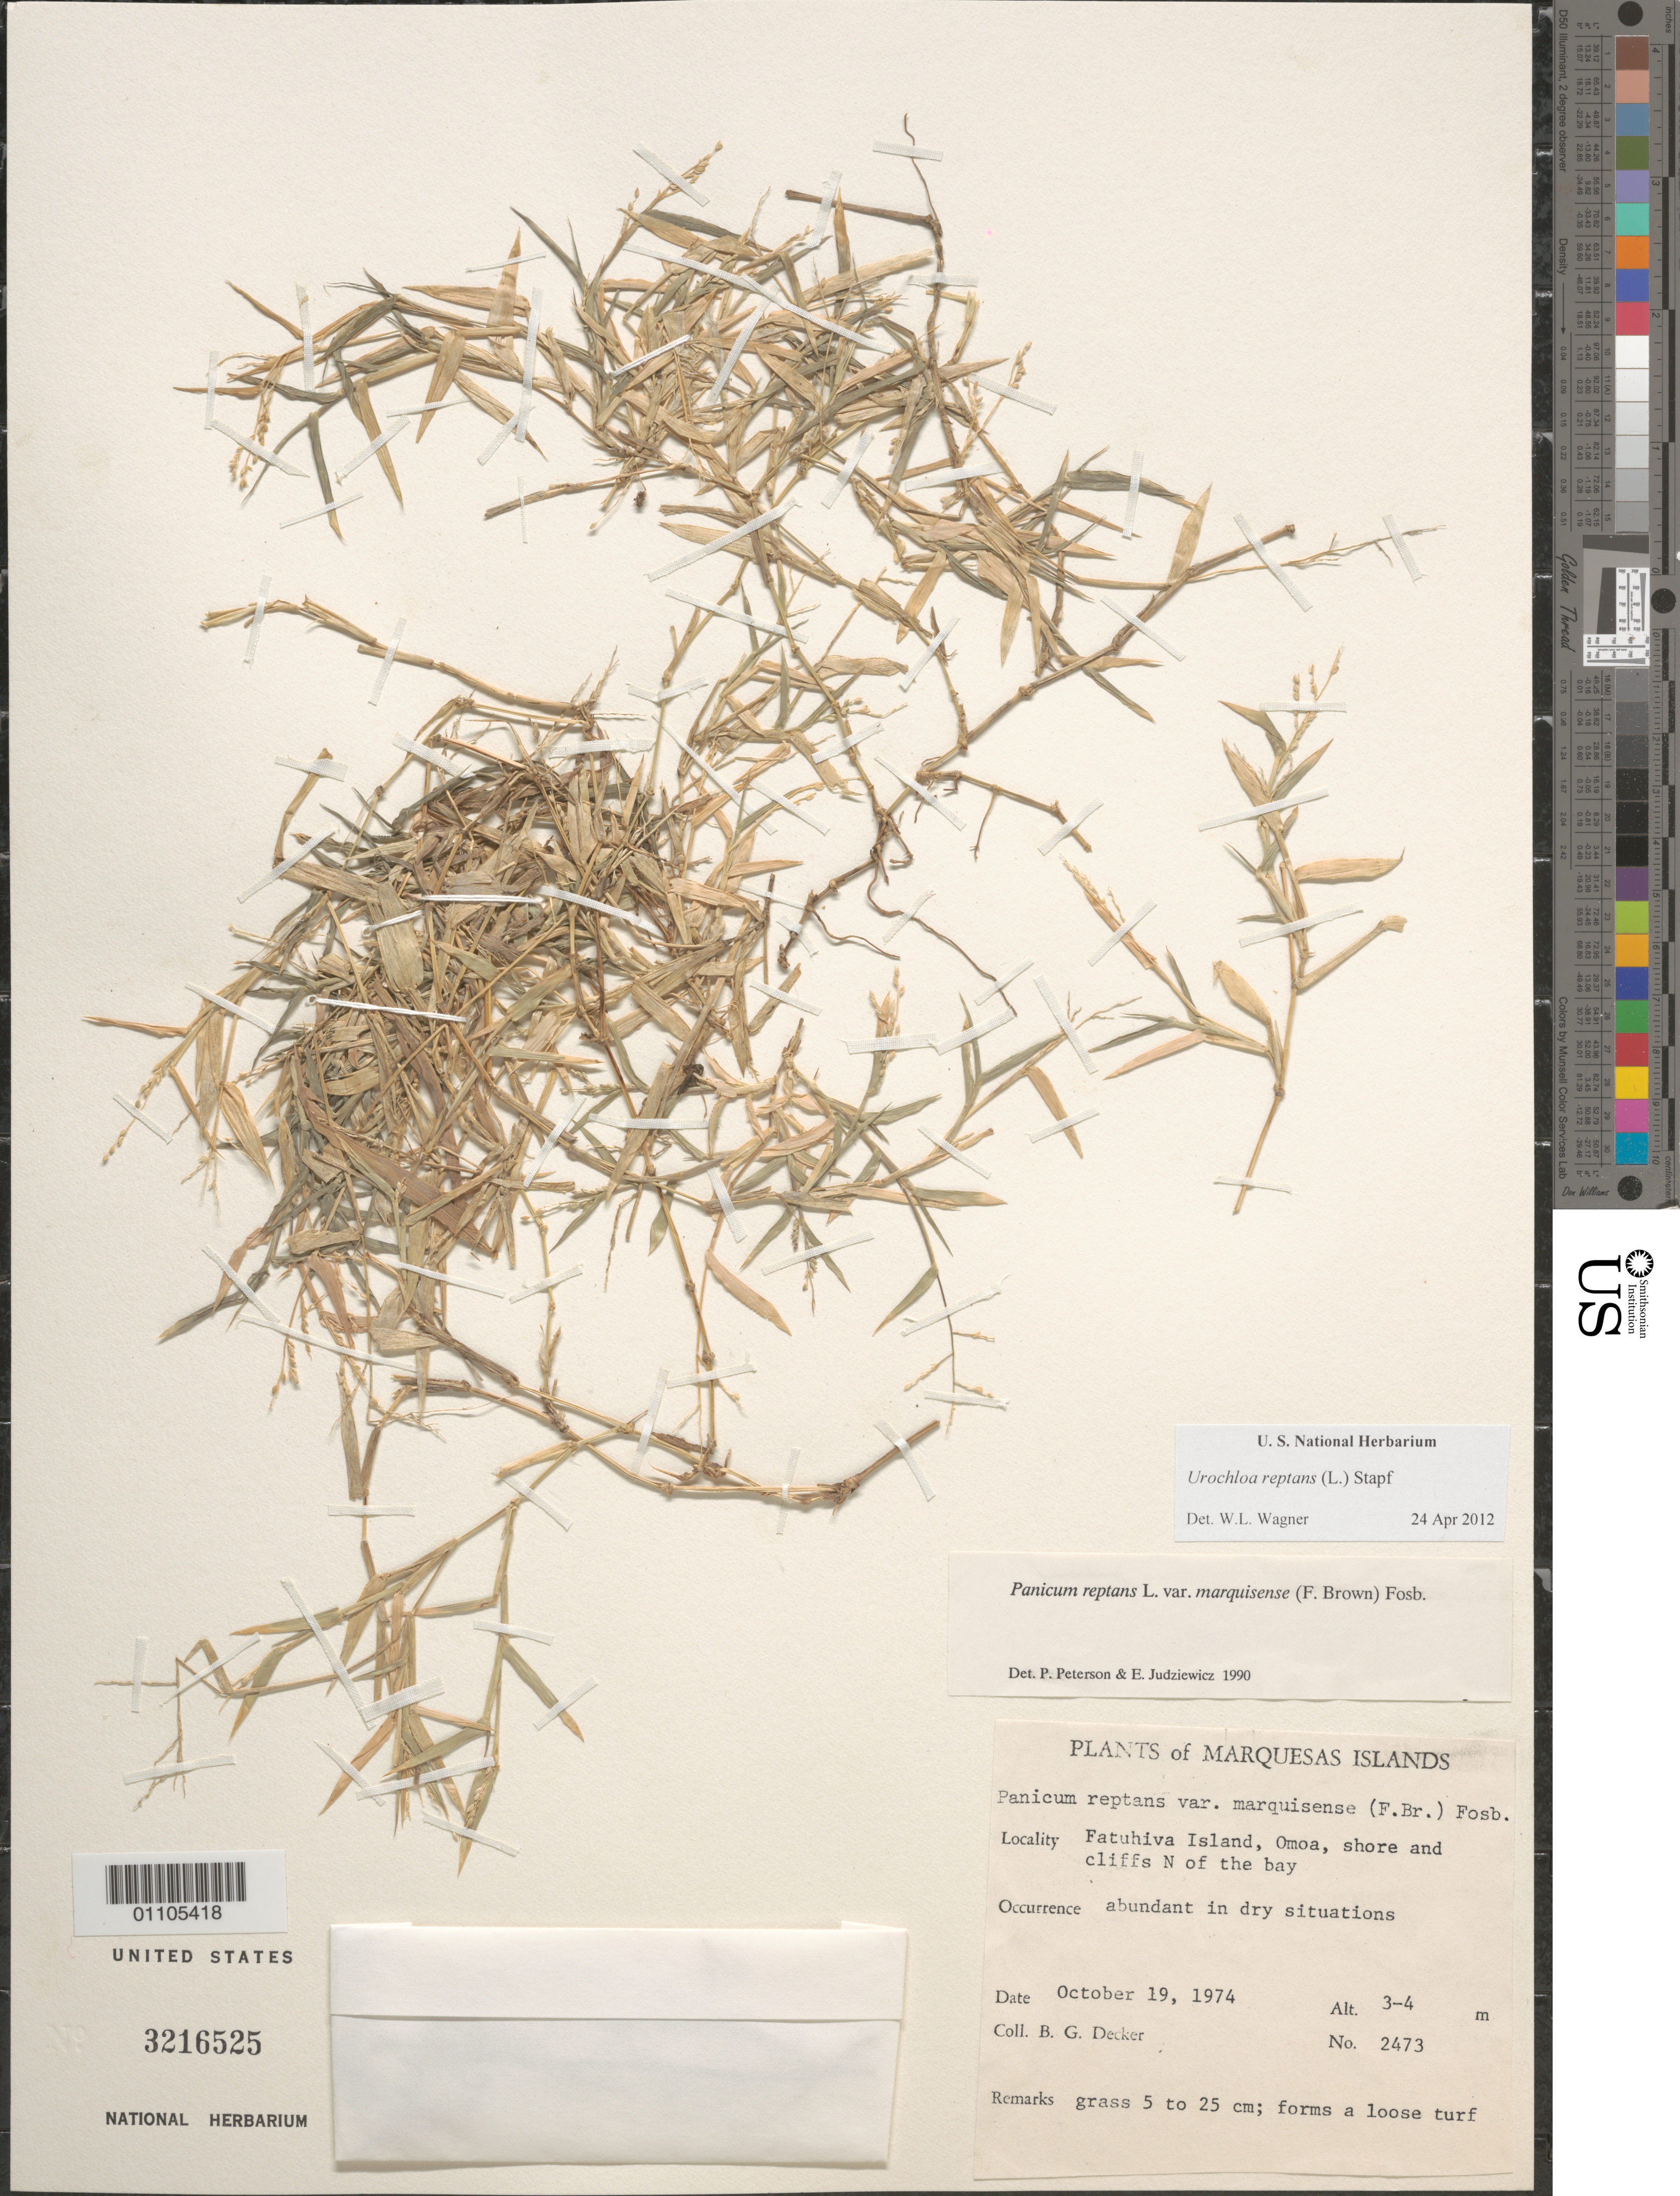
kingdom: Plantae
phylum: Tracheophyta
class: Liliopsida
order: Poales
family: Poaceae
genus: Urochloa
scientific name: Urochloa reptans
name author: (L.) Stapf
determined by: Lorence, David H., (PTBG), National Tropical Botanical Garden (UNITED STATES)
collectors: B. G. Decker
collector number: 2473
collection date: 1974-10-19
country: French Polynesia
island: Fatu Hiva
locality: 'Omo'a, shore and cliffs N of bay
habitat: abundant in dry situations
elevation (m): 3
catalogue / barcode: US 3216525